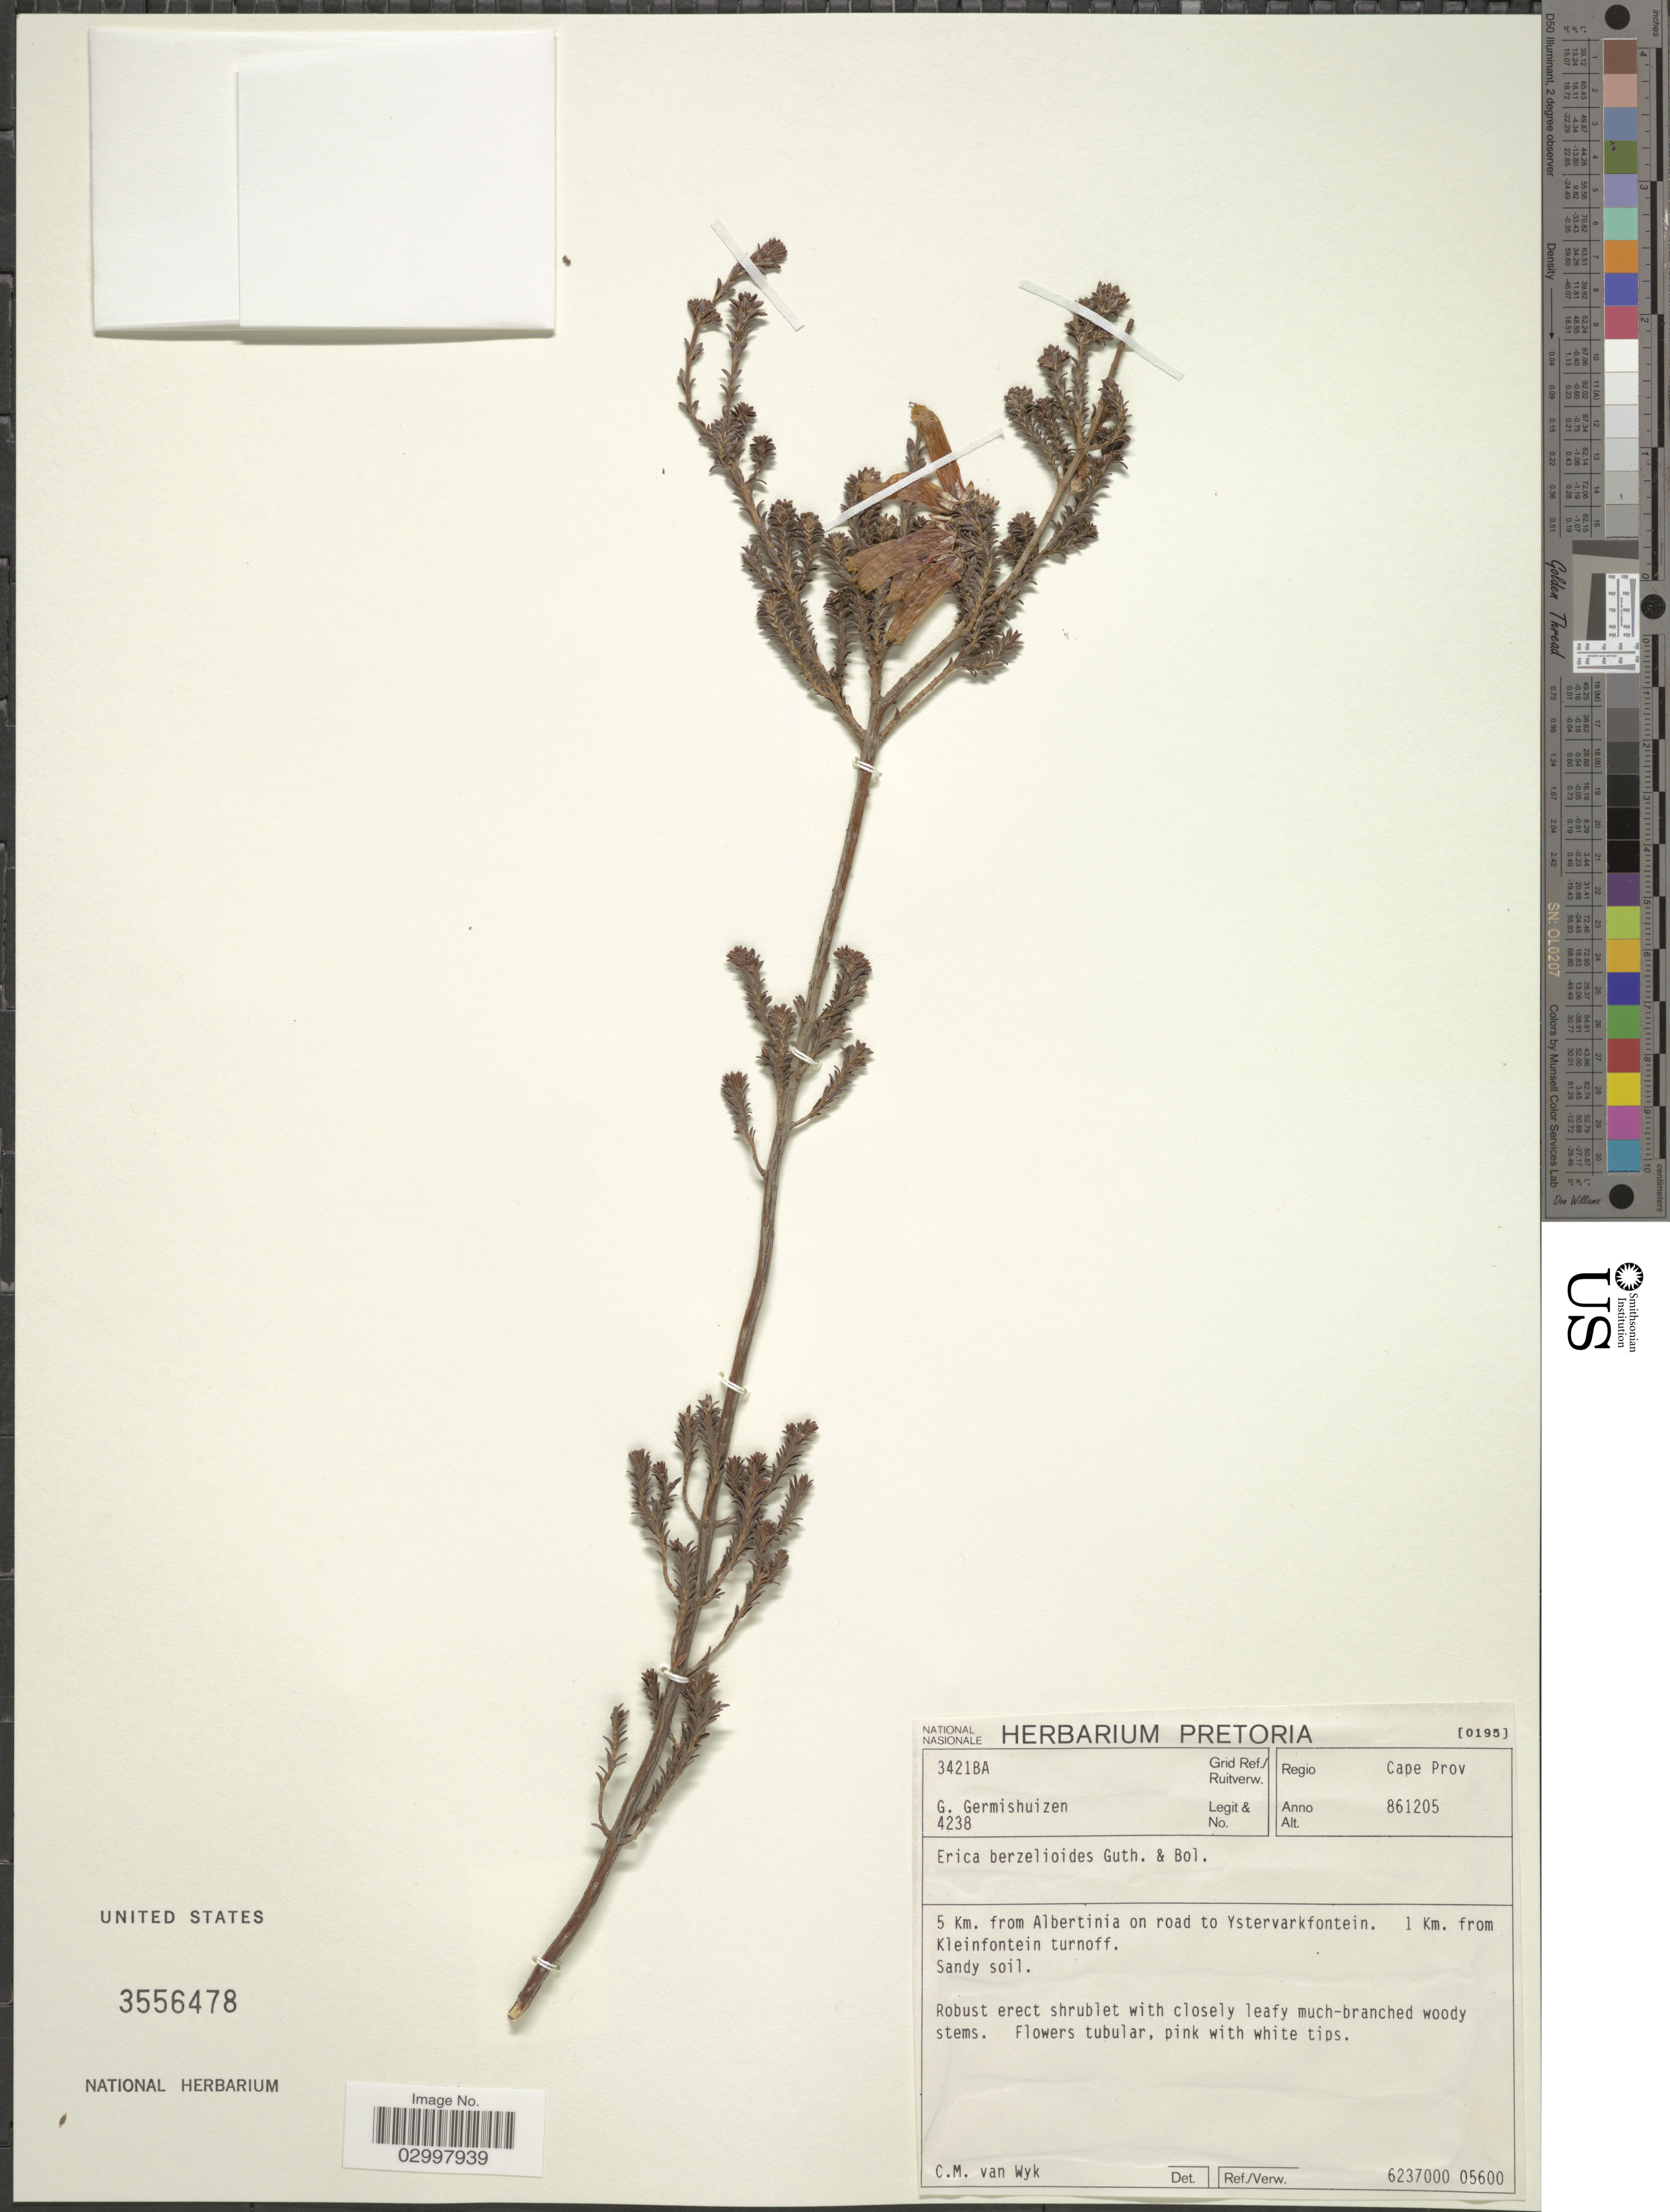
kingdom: Plantae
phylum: Tracheophyta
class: Magnoliopsida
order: Ericales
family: Ericaceae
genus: Erica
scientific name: Erica berzelioides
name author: Guthrie & Bolus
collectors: G. Germishuizen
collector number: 4238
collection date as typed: Transcribed d/m/y: 5/12/86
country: South Africa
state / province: Western Cape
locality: Regio Cape Prov. Grid Ref./Ruitverw. 3421BA. 5 Km. from Albertinia on road to Ystervarkfontein. 1 Km. from Kleinfontein turnoff.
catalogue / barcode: US 3556478